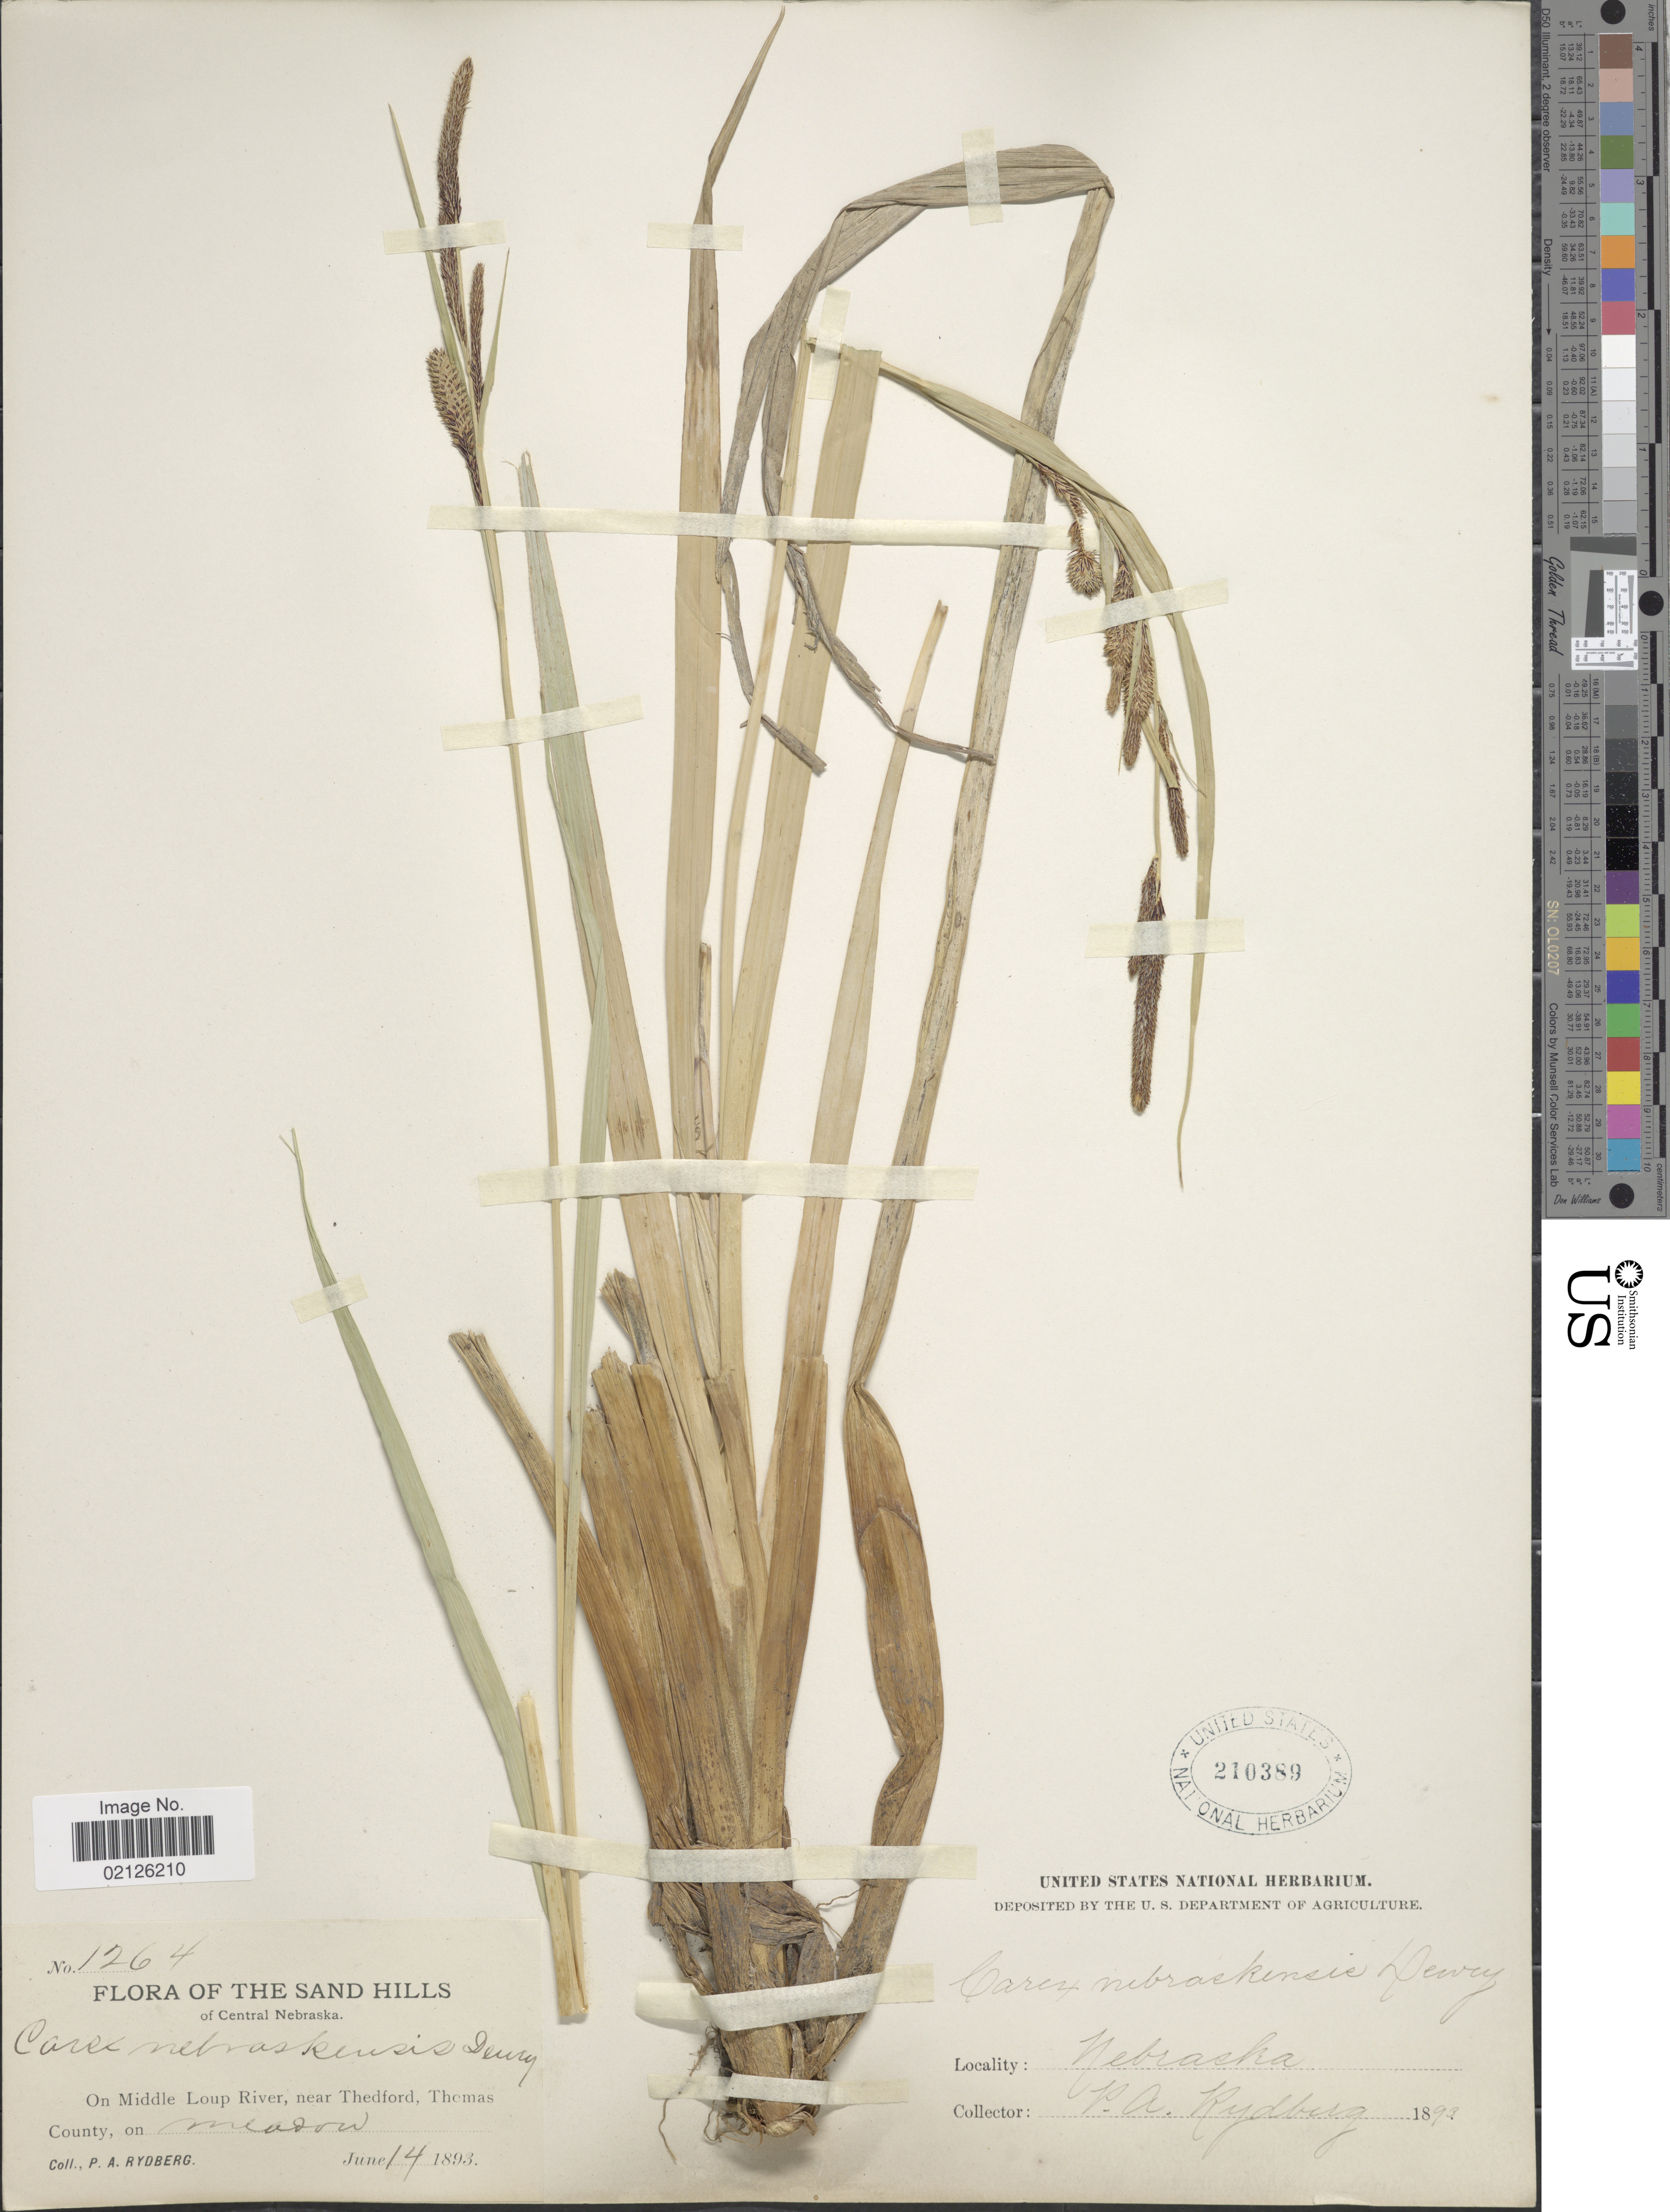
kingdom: Plantae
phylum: Tracheophyta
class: Liliopsida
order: Poales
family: Cyperaceae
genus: Carex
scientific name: Carex nebrascensis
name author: Dewey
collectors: P. A. Rydberg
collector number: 1264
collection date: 1893-06-14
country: United States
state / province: Nebraska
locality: The Sand Hills of Central Nebraska, On Middle Loup River, near Thedford, Thomas County, on meadow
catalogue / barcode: US 210389